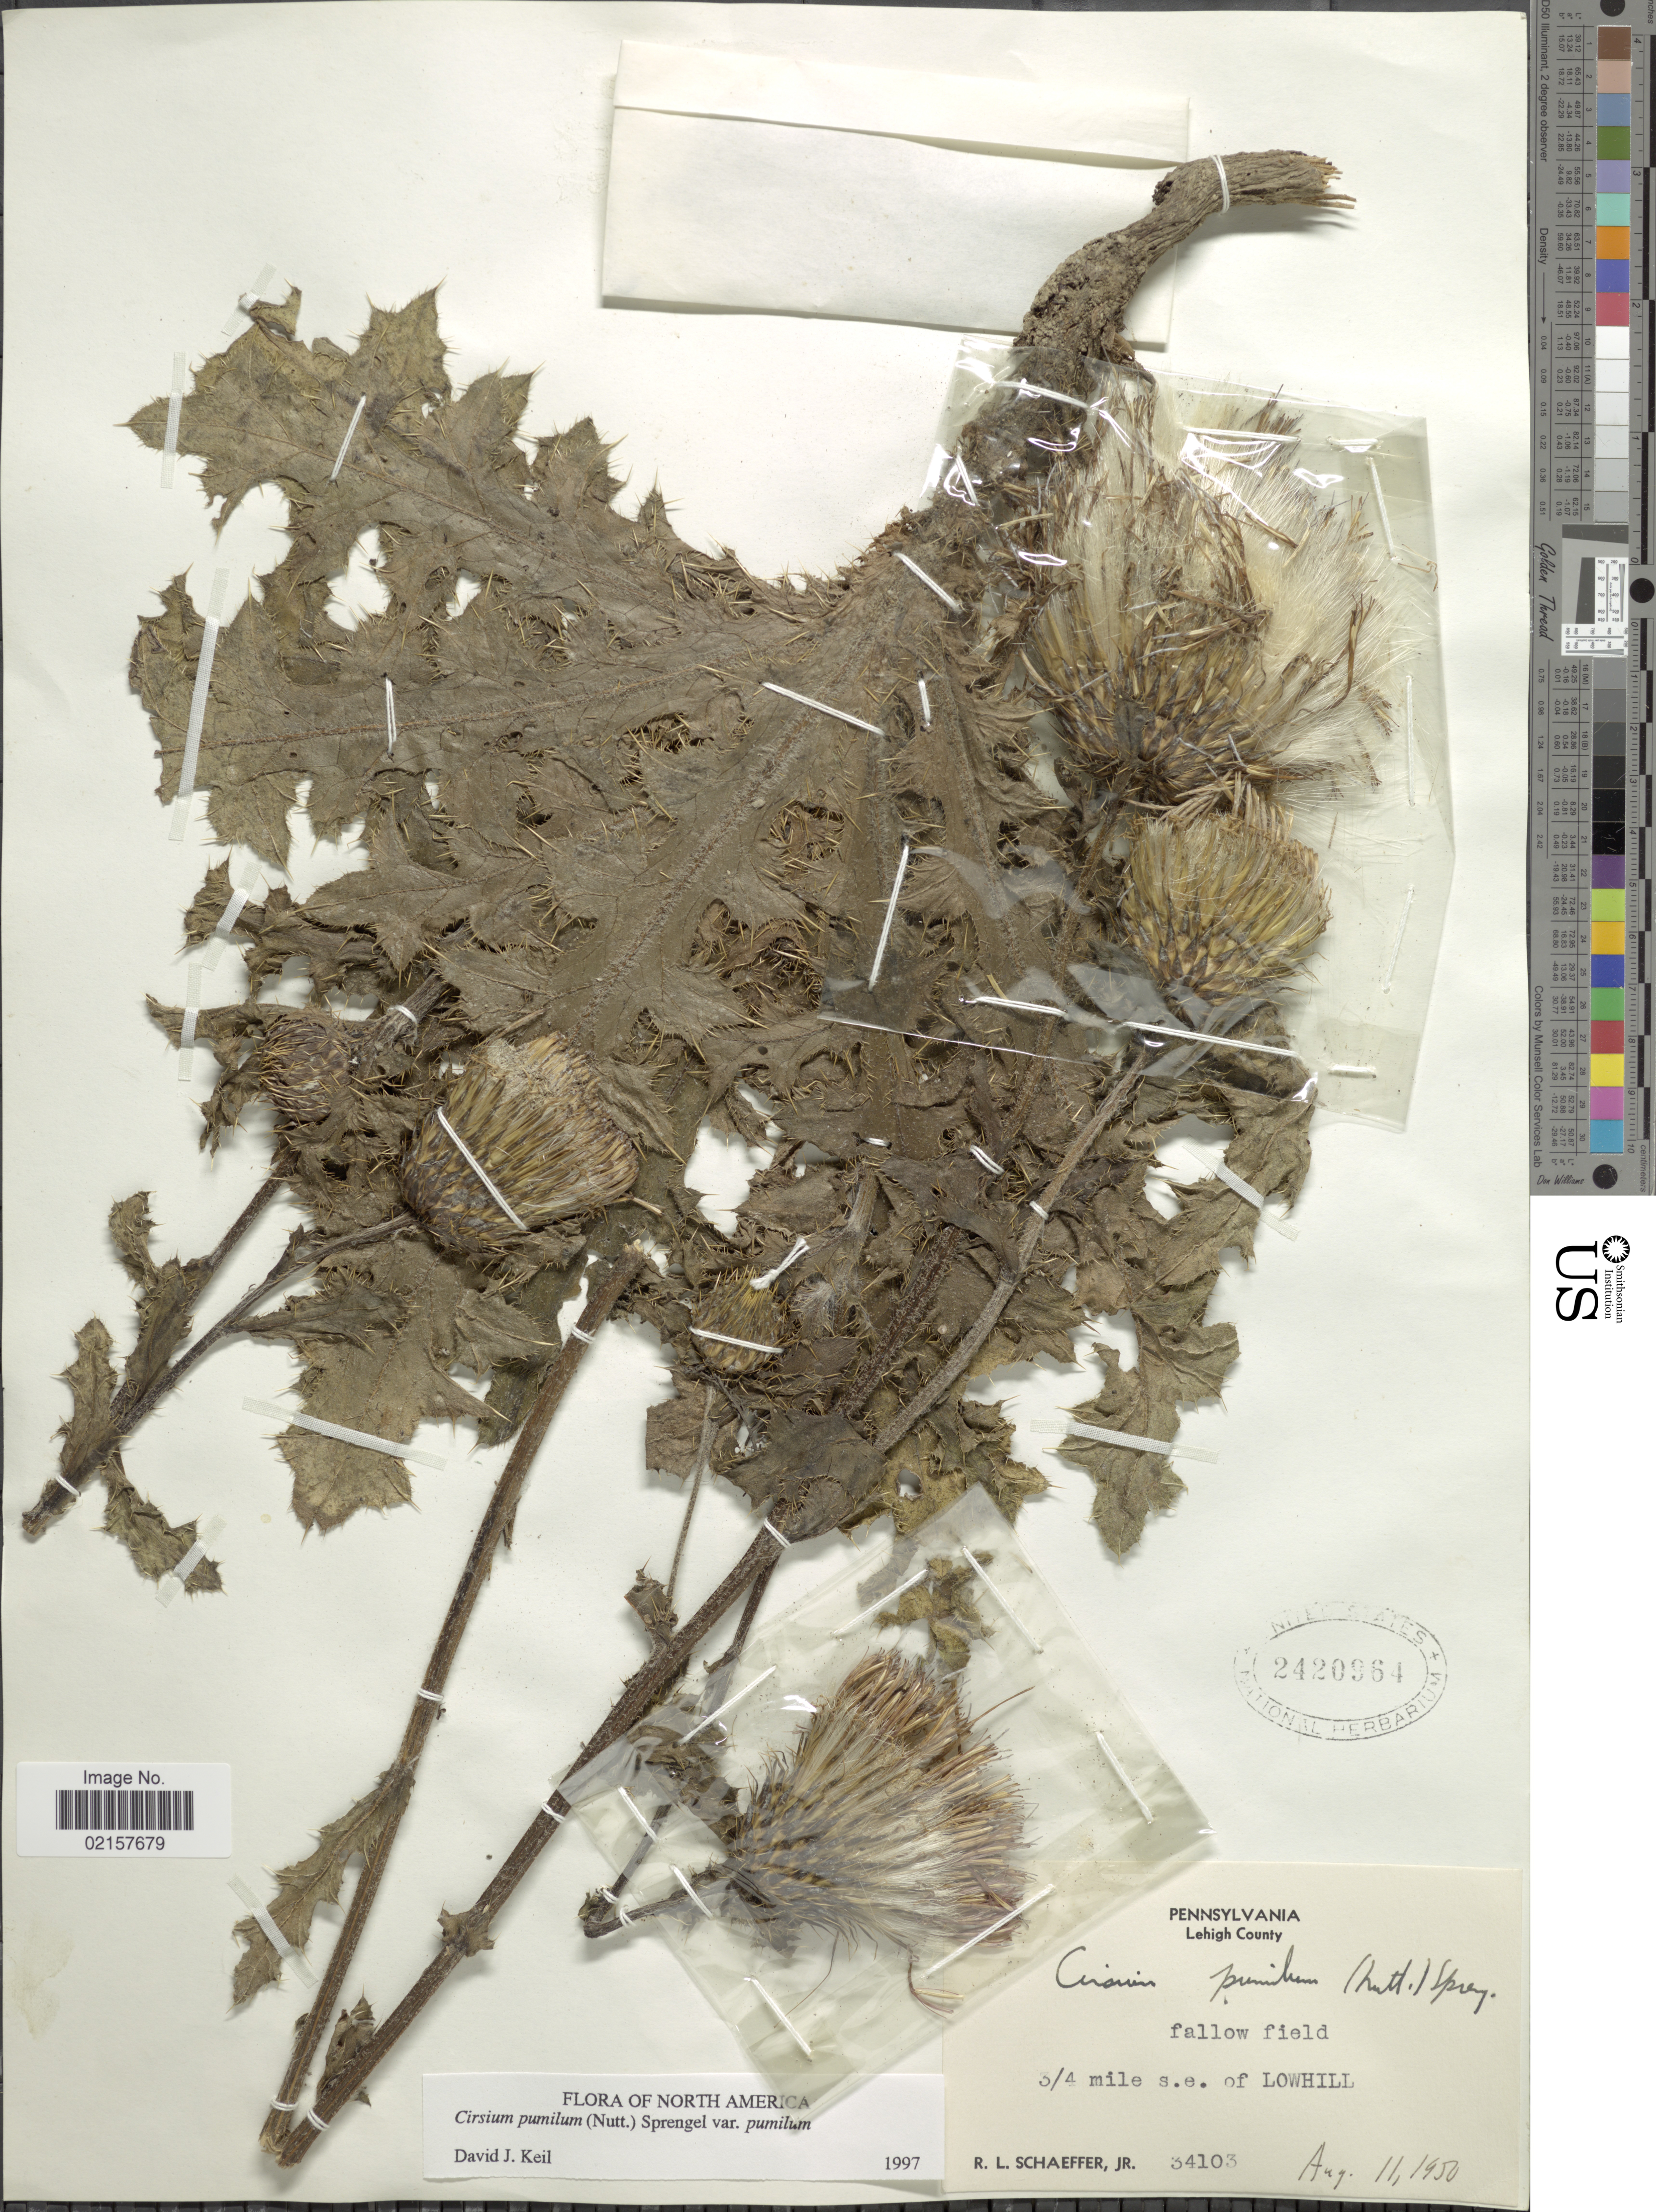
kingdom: Plantae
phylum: Tracheophyta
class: Magnoliopsida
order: Asterales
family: Asteraceae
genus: Cirsium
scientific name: Cirsium pumilum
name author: (Nutt.) Spreng.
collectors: R. L. Schaeffer Jr.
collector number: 34103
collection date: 1950-08-11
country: United States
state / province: Pennsylvania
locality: Lehigh County, fallow field, 3/4 mile s.e. of Lowhill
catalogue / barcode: US 2420964